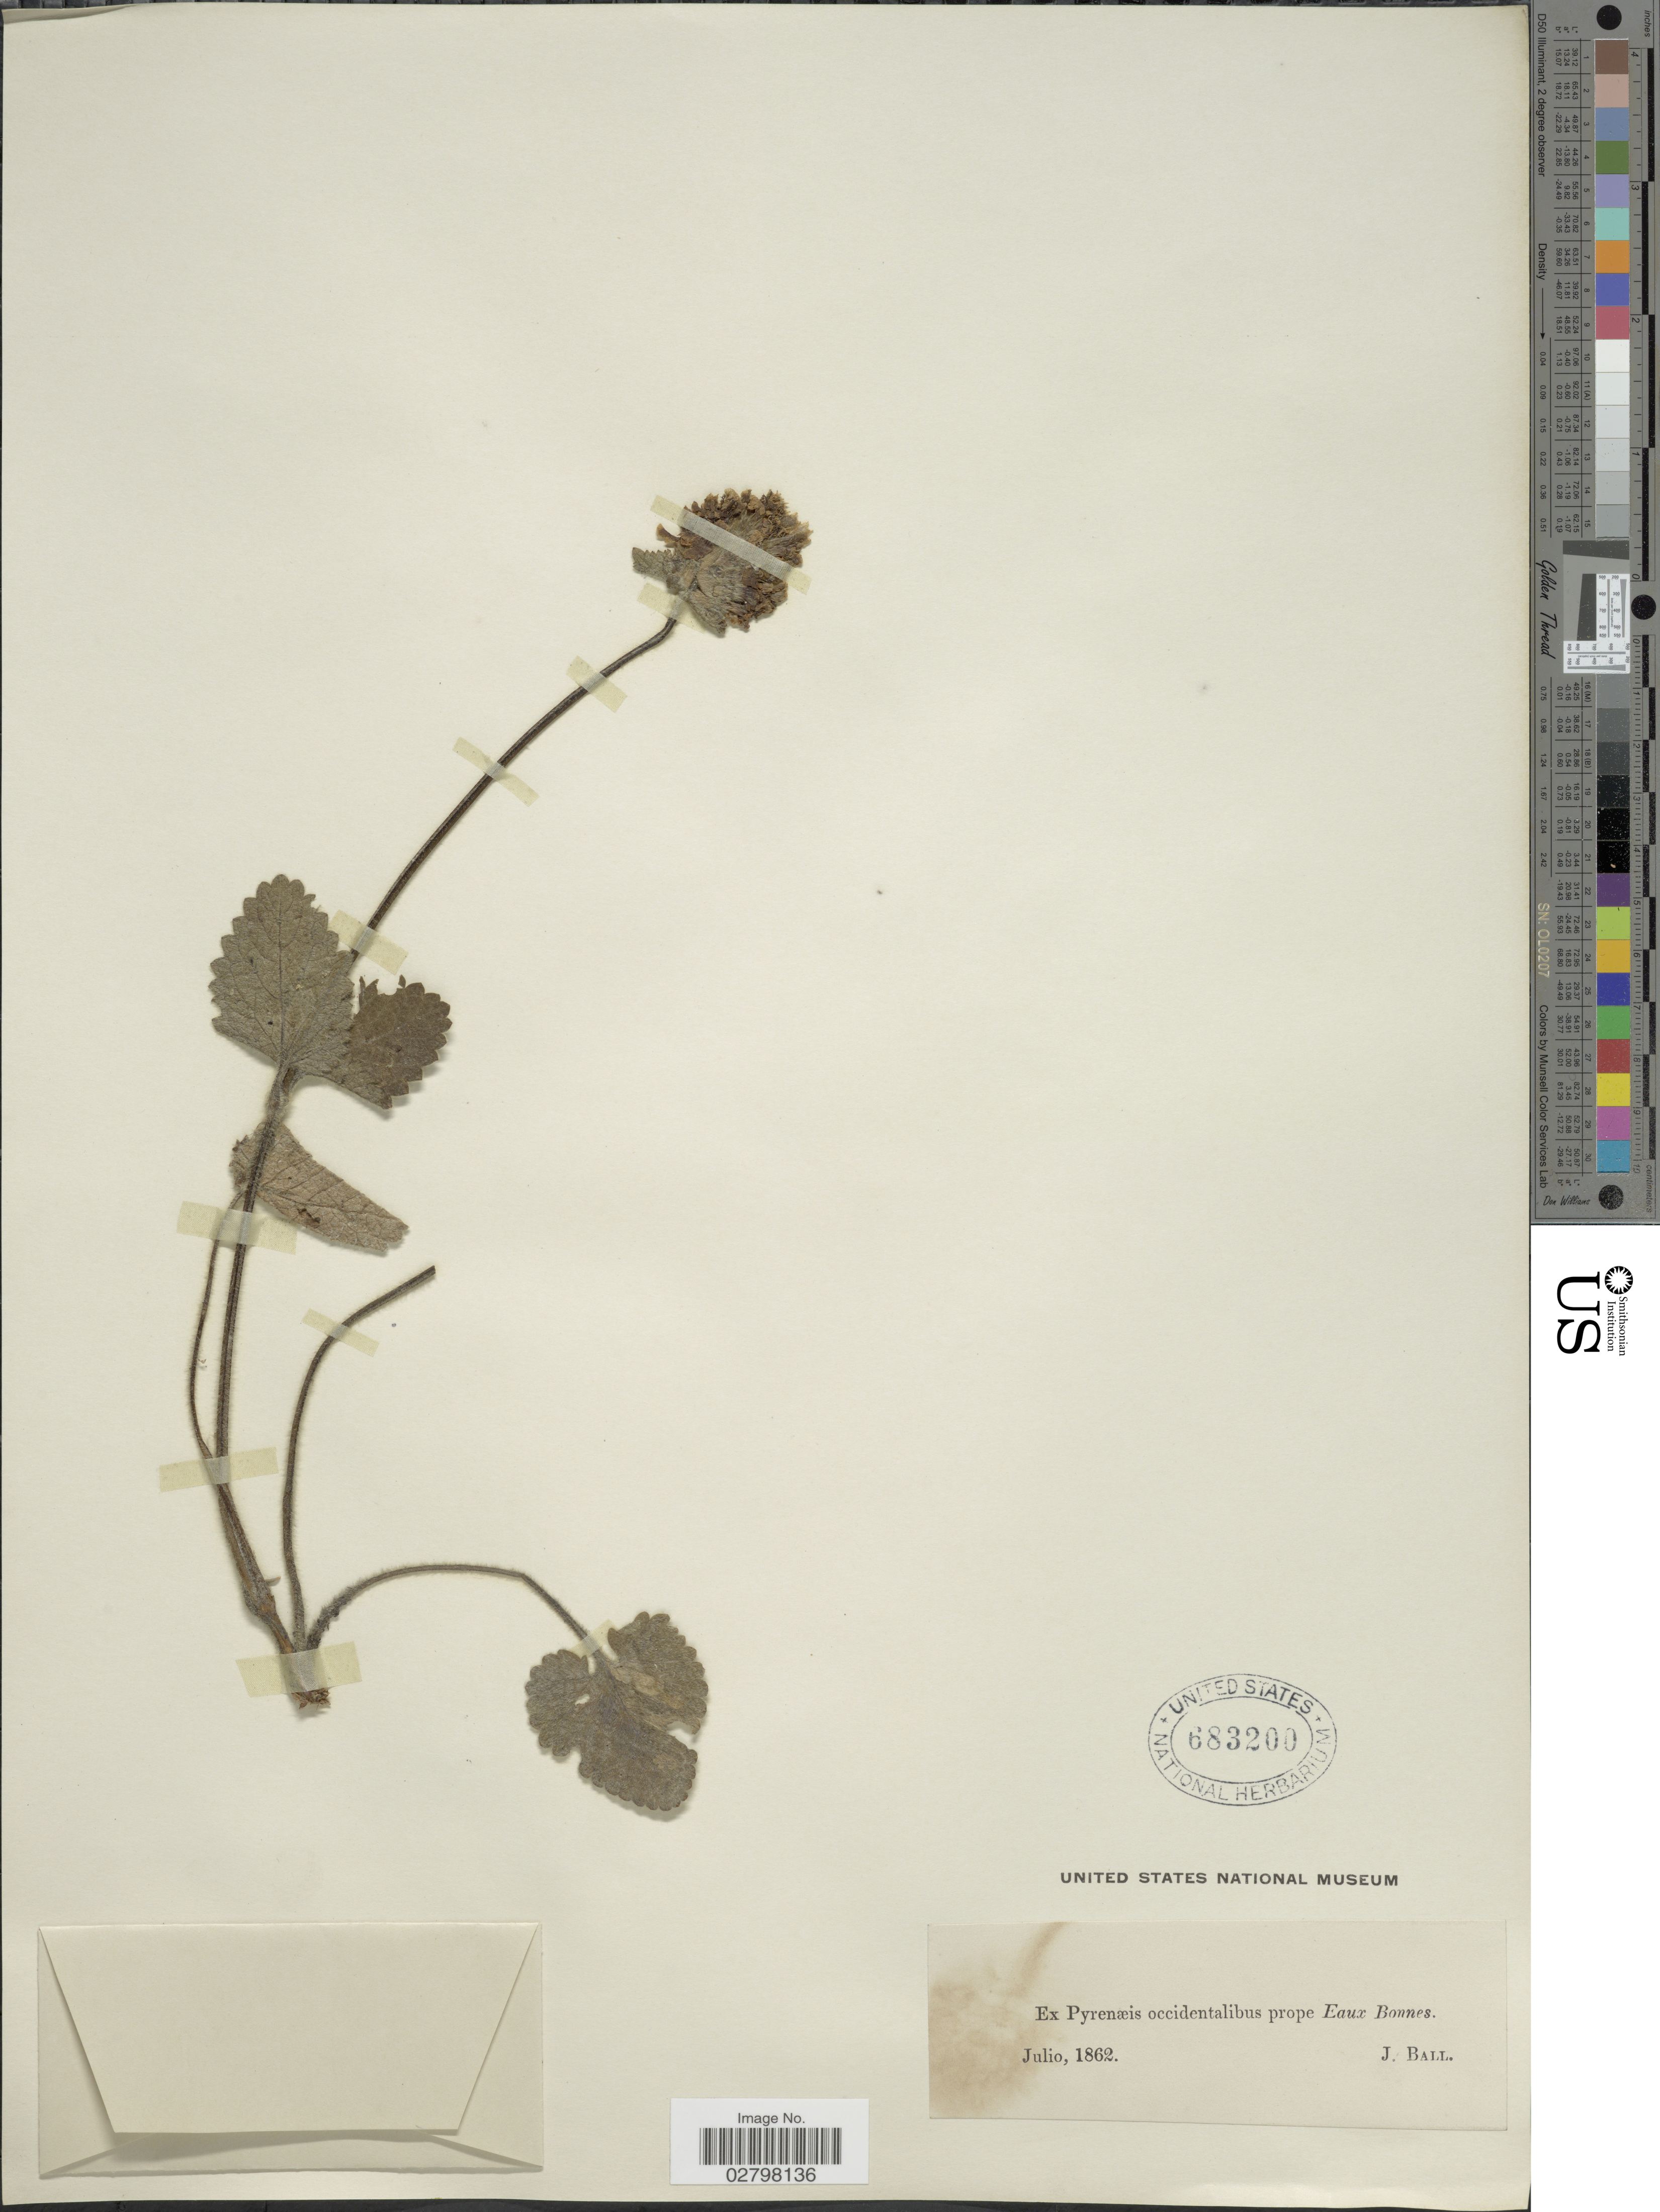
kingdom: Plantae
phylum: Tracheophyta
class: Magnoliopsida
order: Lamiales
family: Lamiaceae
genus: Stachys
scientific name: Stachys sp.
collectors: J. Ball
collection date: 1862-07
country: France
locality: Ex Pyrenæis occidentalibus prope Eaux Bonnes.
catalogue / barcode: US 683200